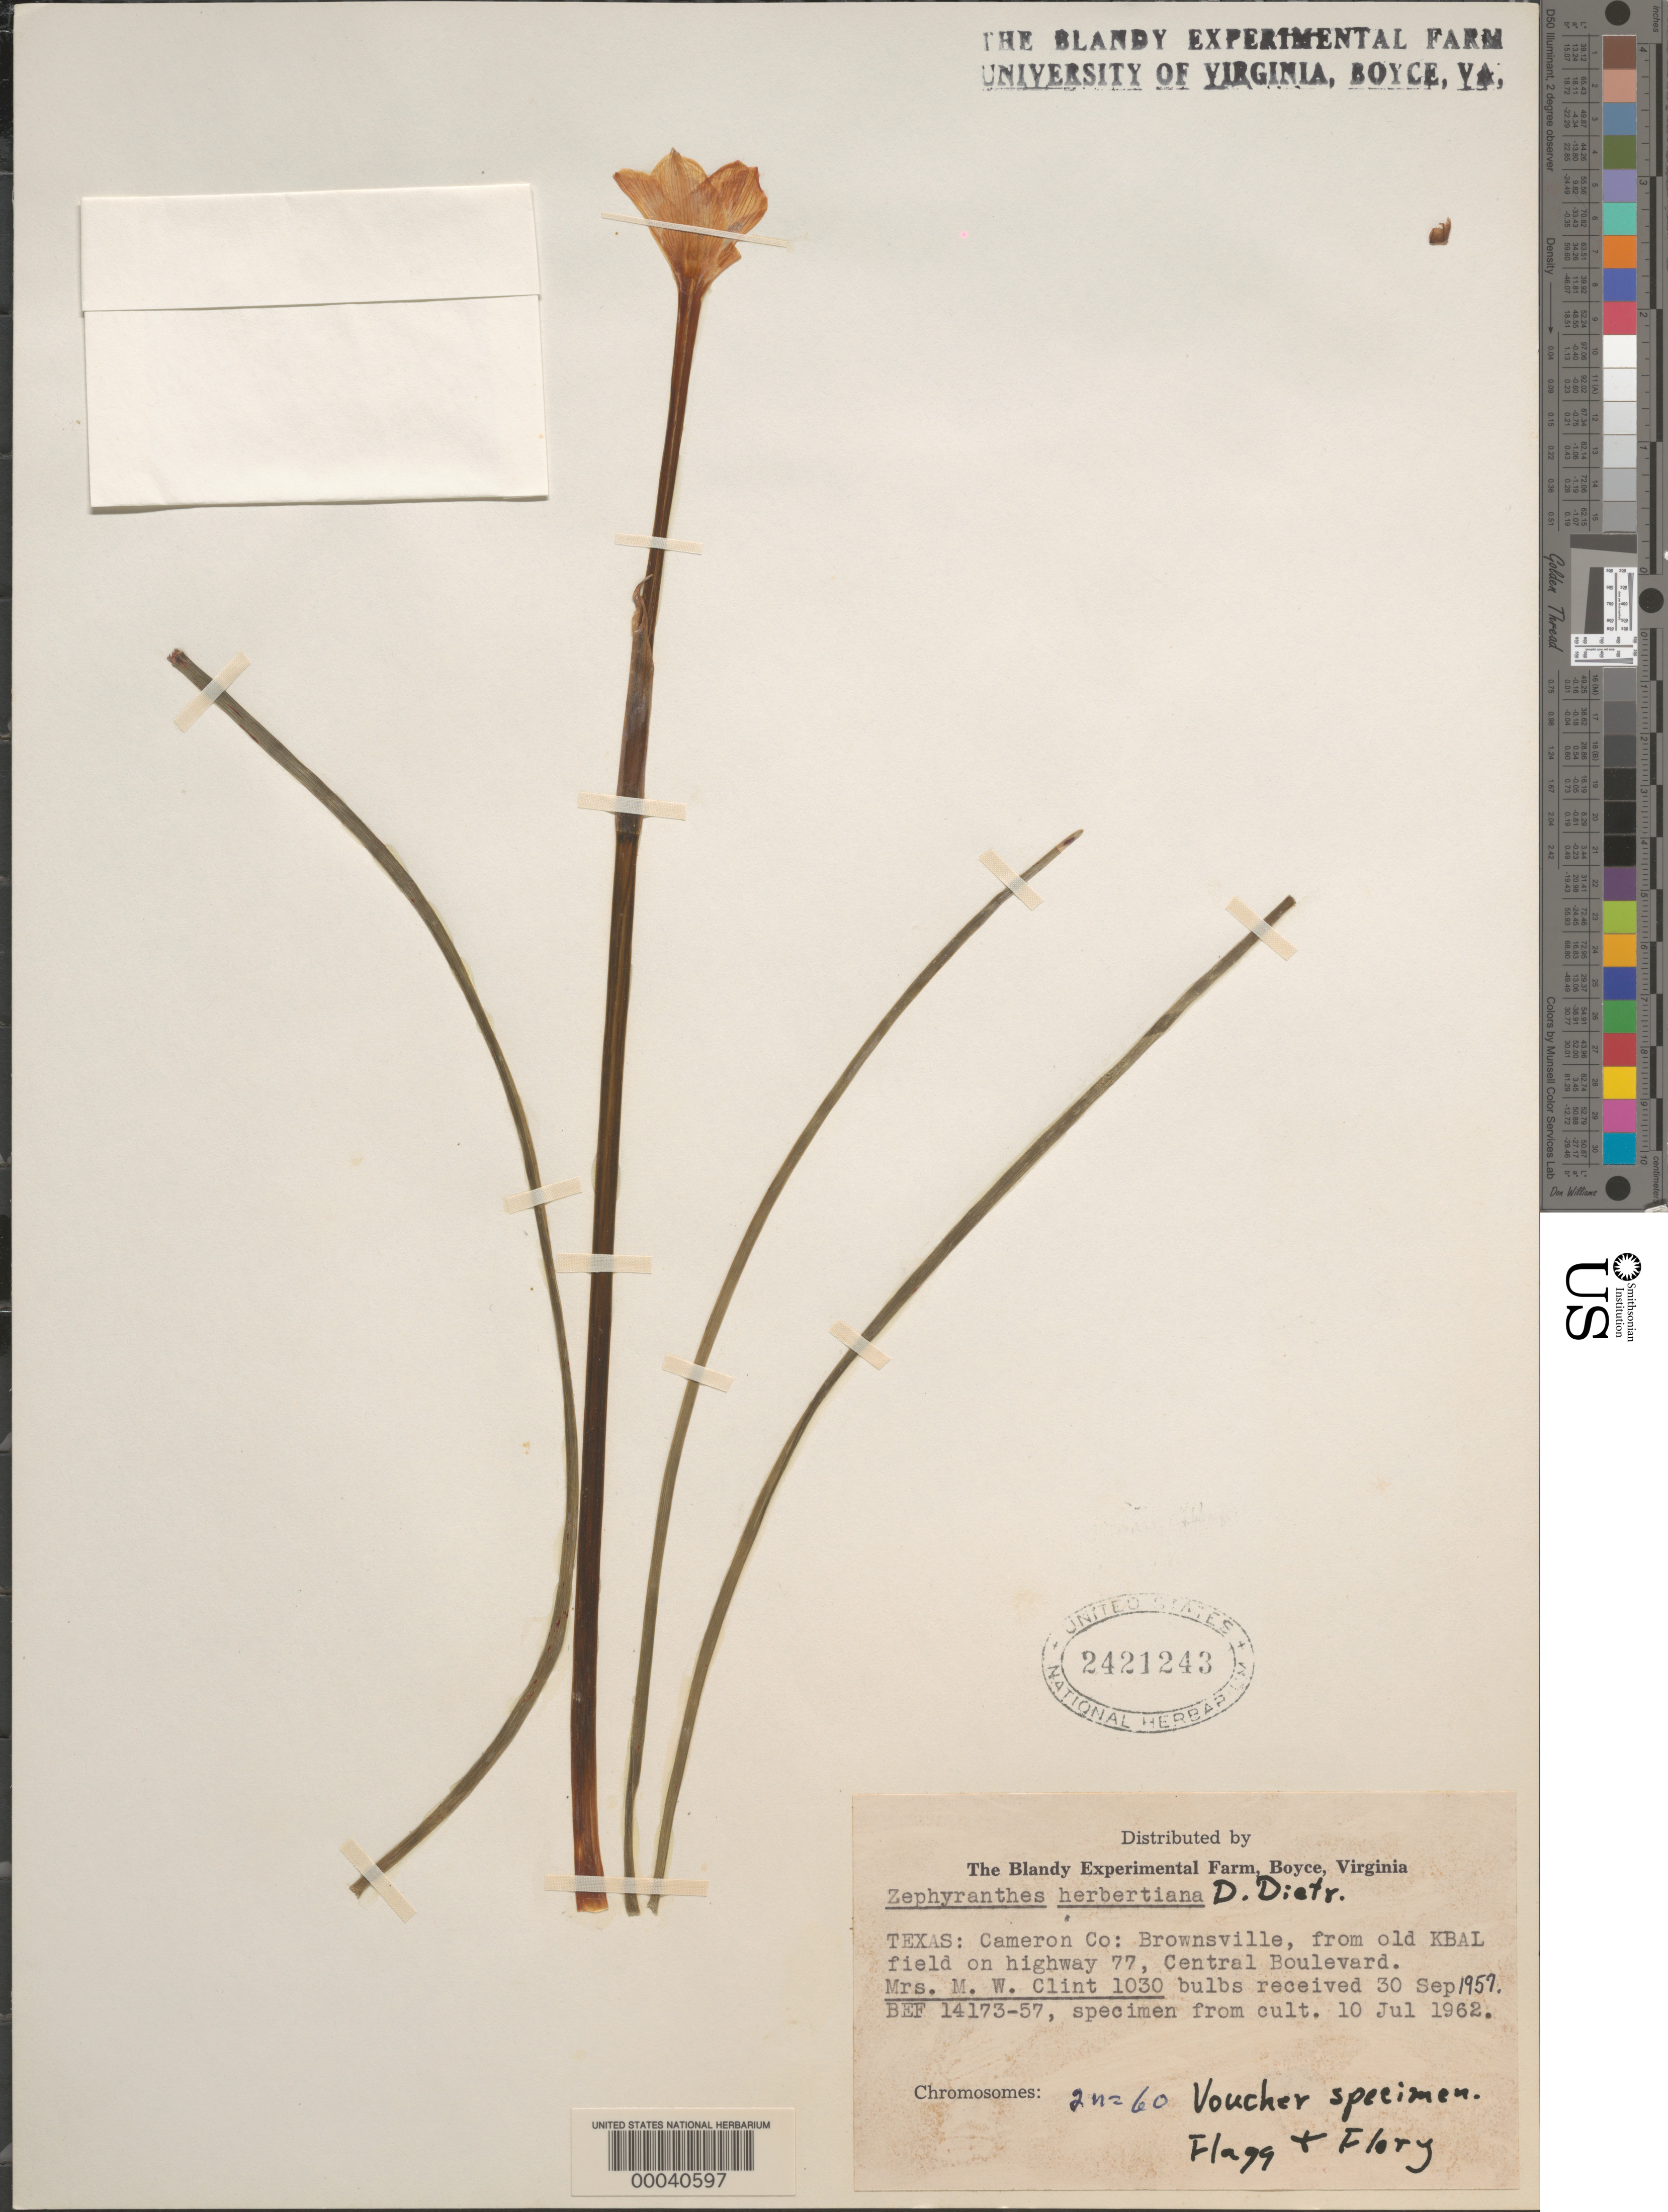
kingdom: Plantae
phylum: Tracheophyta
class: Liliopsida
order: Asparagales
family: Amaryllidaceae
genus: Zephyranthes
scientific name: Zephyranthes herbertiana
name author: D. Dietr.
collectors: M. Clint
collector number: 1030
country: United States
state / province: Texas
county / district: Cameron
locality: Brownsville, from old kbal field on hwy 77 - central blvd.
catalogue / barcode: US 2421243